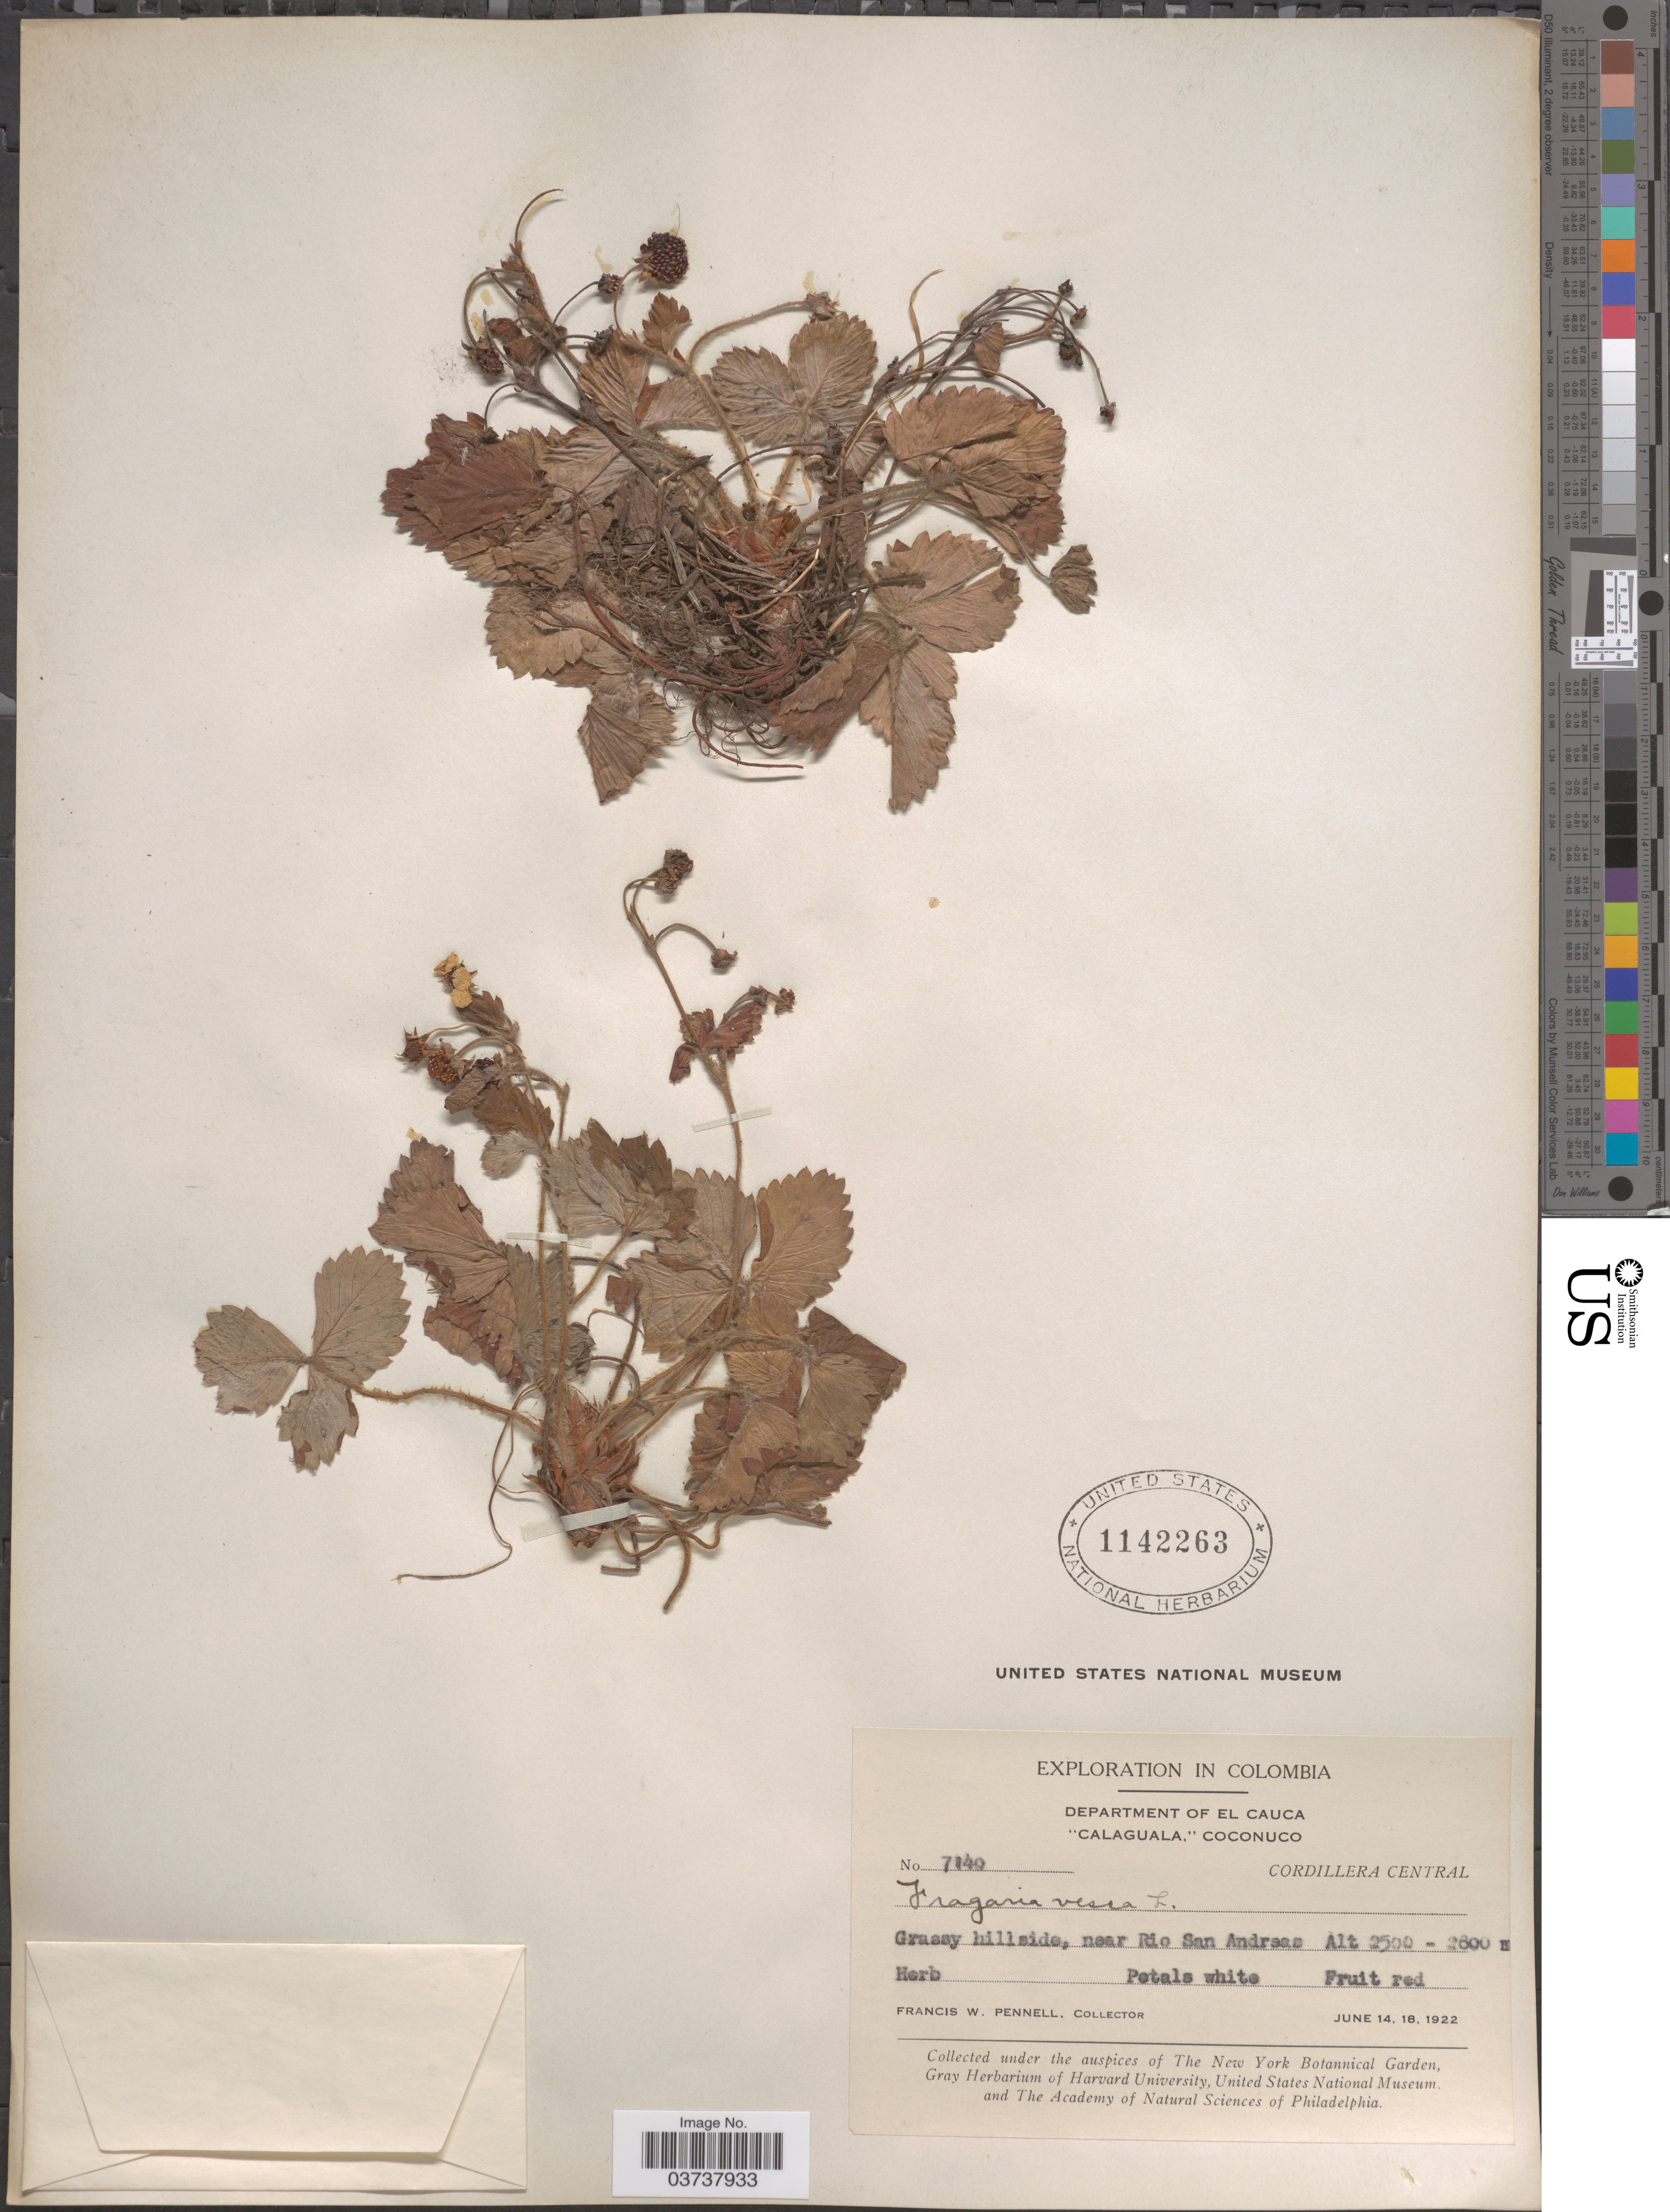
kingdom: Plantae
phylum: Tracheophyta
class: Magnoliopsida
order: Rosales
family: Rosaceae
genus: Fragaria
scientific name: Fragaria vesca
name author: L.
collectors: F. W. Pennell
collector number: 7140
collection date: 1922-06-14/1922-06-18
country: Colombia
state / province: Cauca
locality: Department of El Cauca. "Calaguala," Coconuco, Cordillera Central. Grassy hillside, near Rio San Andreas.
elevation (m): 2500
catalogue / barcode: US 1142263